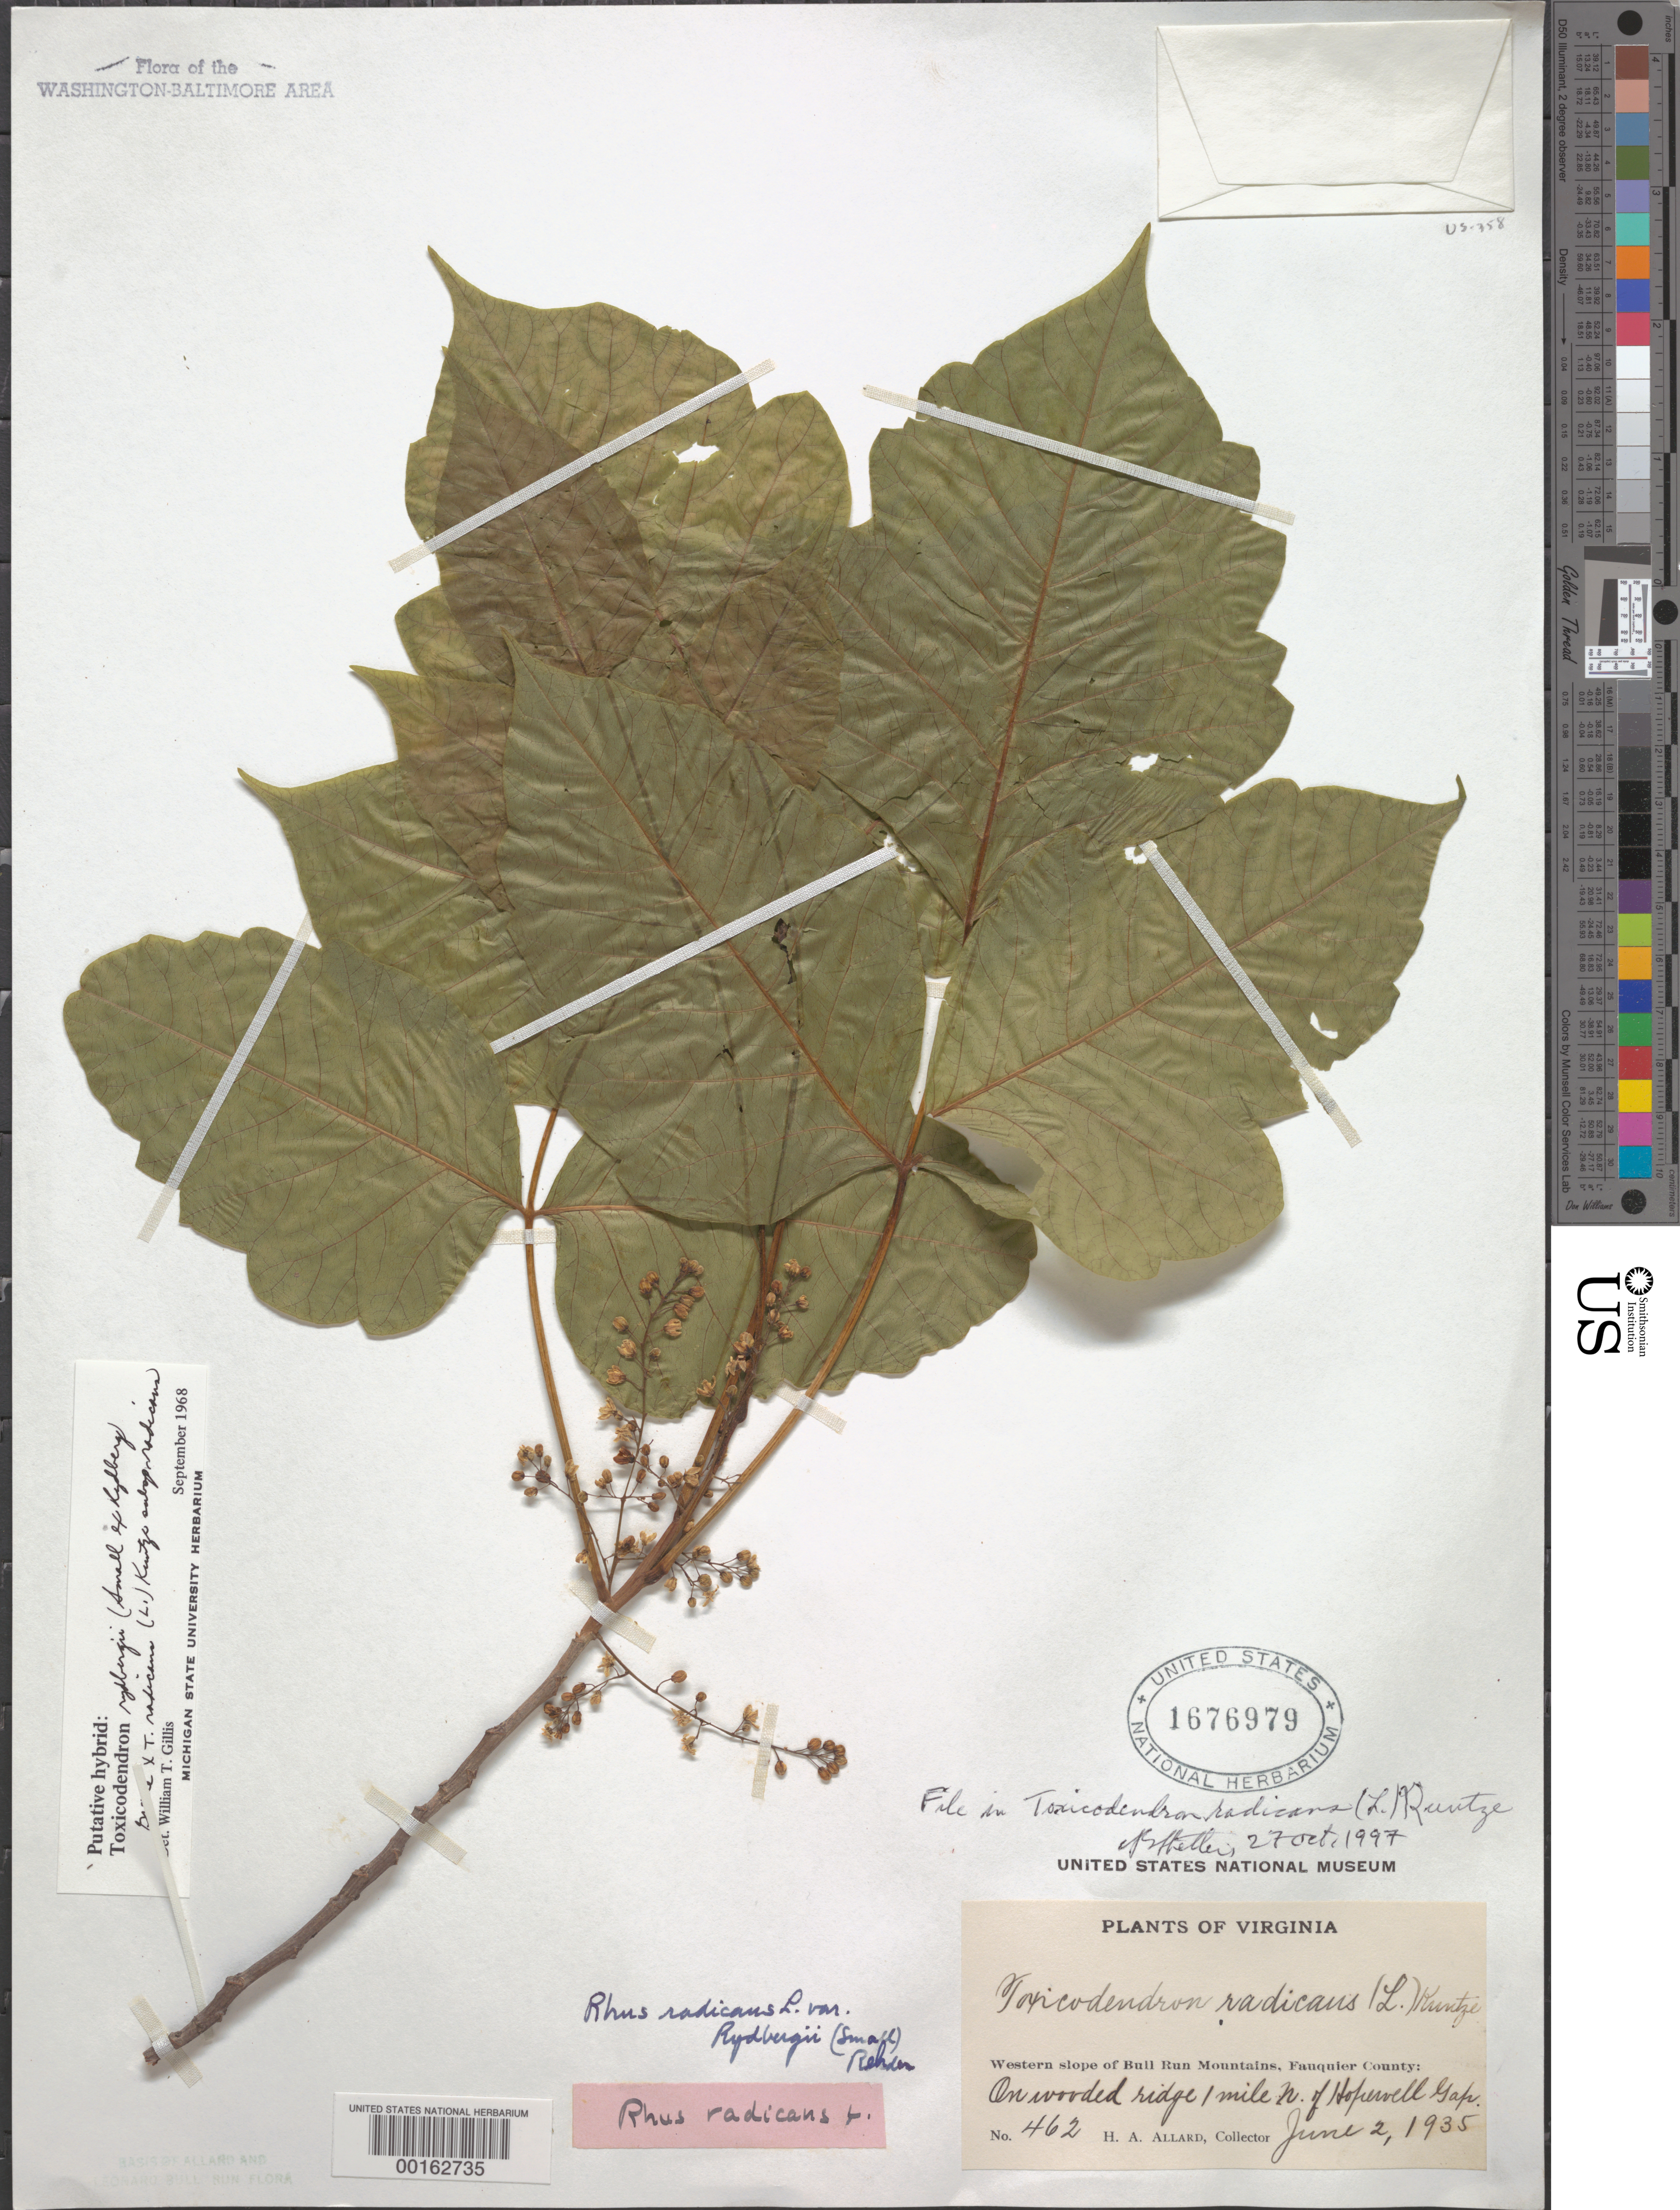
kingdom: Plantae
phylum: Tracheophyta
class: Magnoliopsida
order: Sapindales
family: Anacardiaceae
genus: Toxicodendron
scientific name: Toxicodendron radicans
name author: (L.) Kuntze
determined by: Shetler, Stanwyn G., (US), NMNH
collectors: H. A. Allard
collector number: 462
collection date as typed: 02 Jun 1935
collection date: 1935-06-02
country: United States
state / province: Virginia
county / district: Fauquier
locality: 1 mi. N of Hopewell Gap Bull Run Mts.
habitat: On wooded ridge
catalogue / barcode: US 1676979